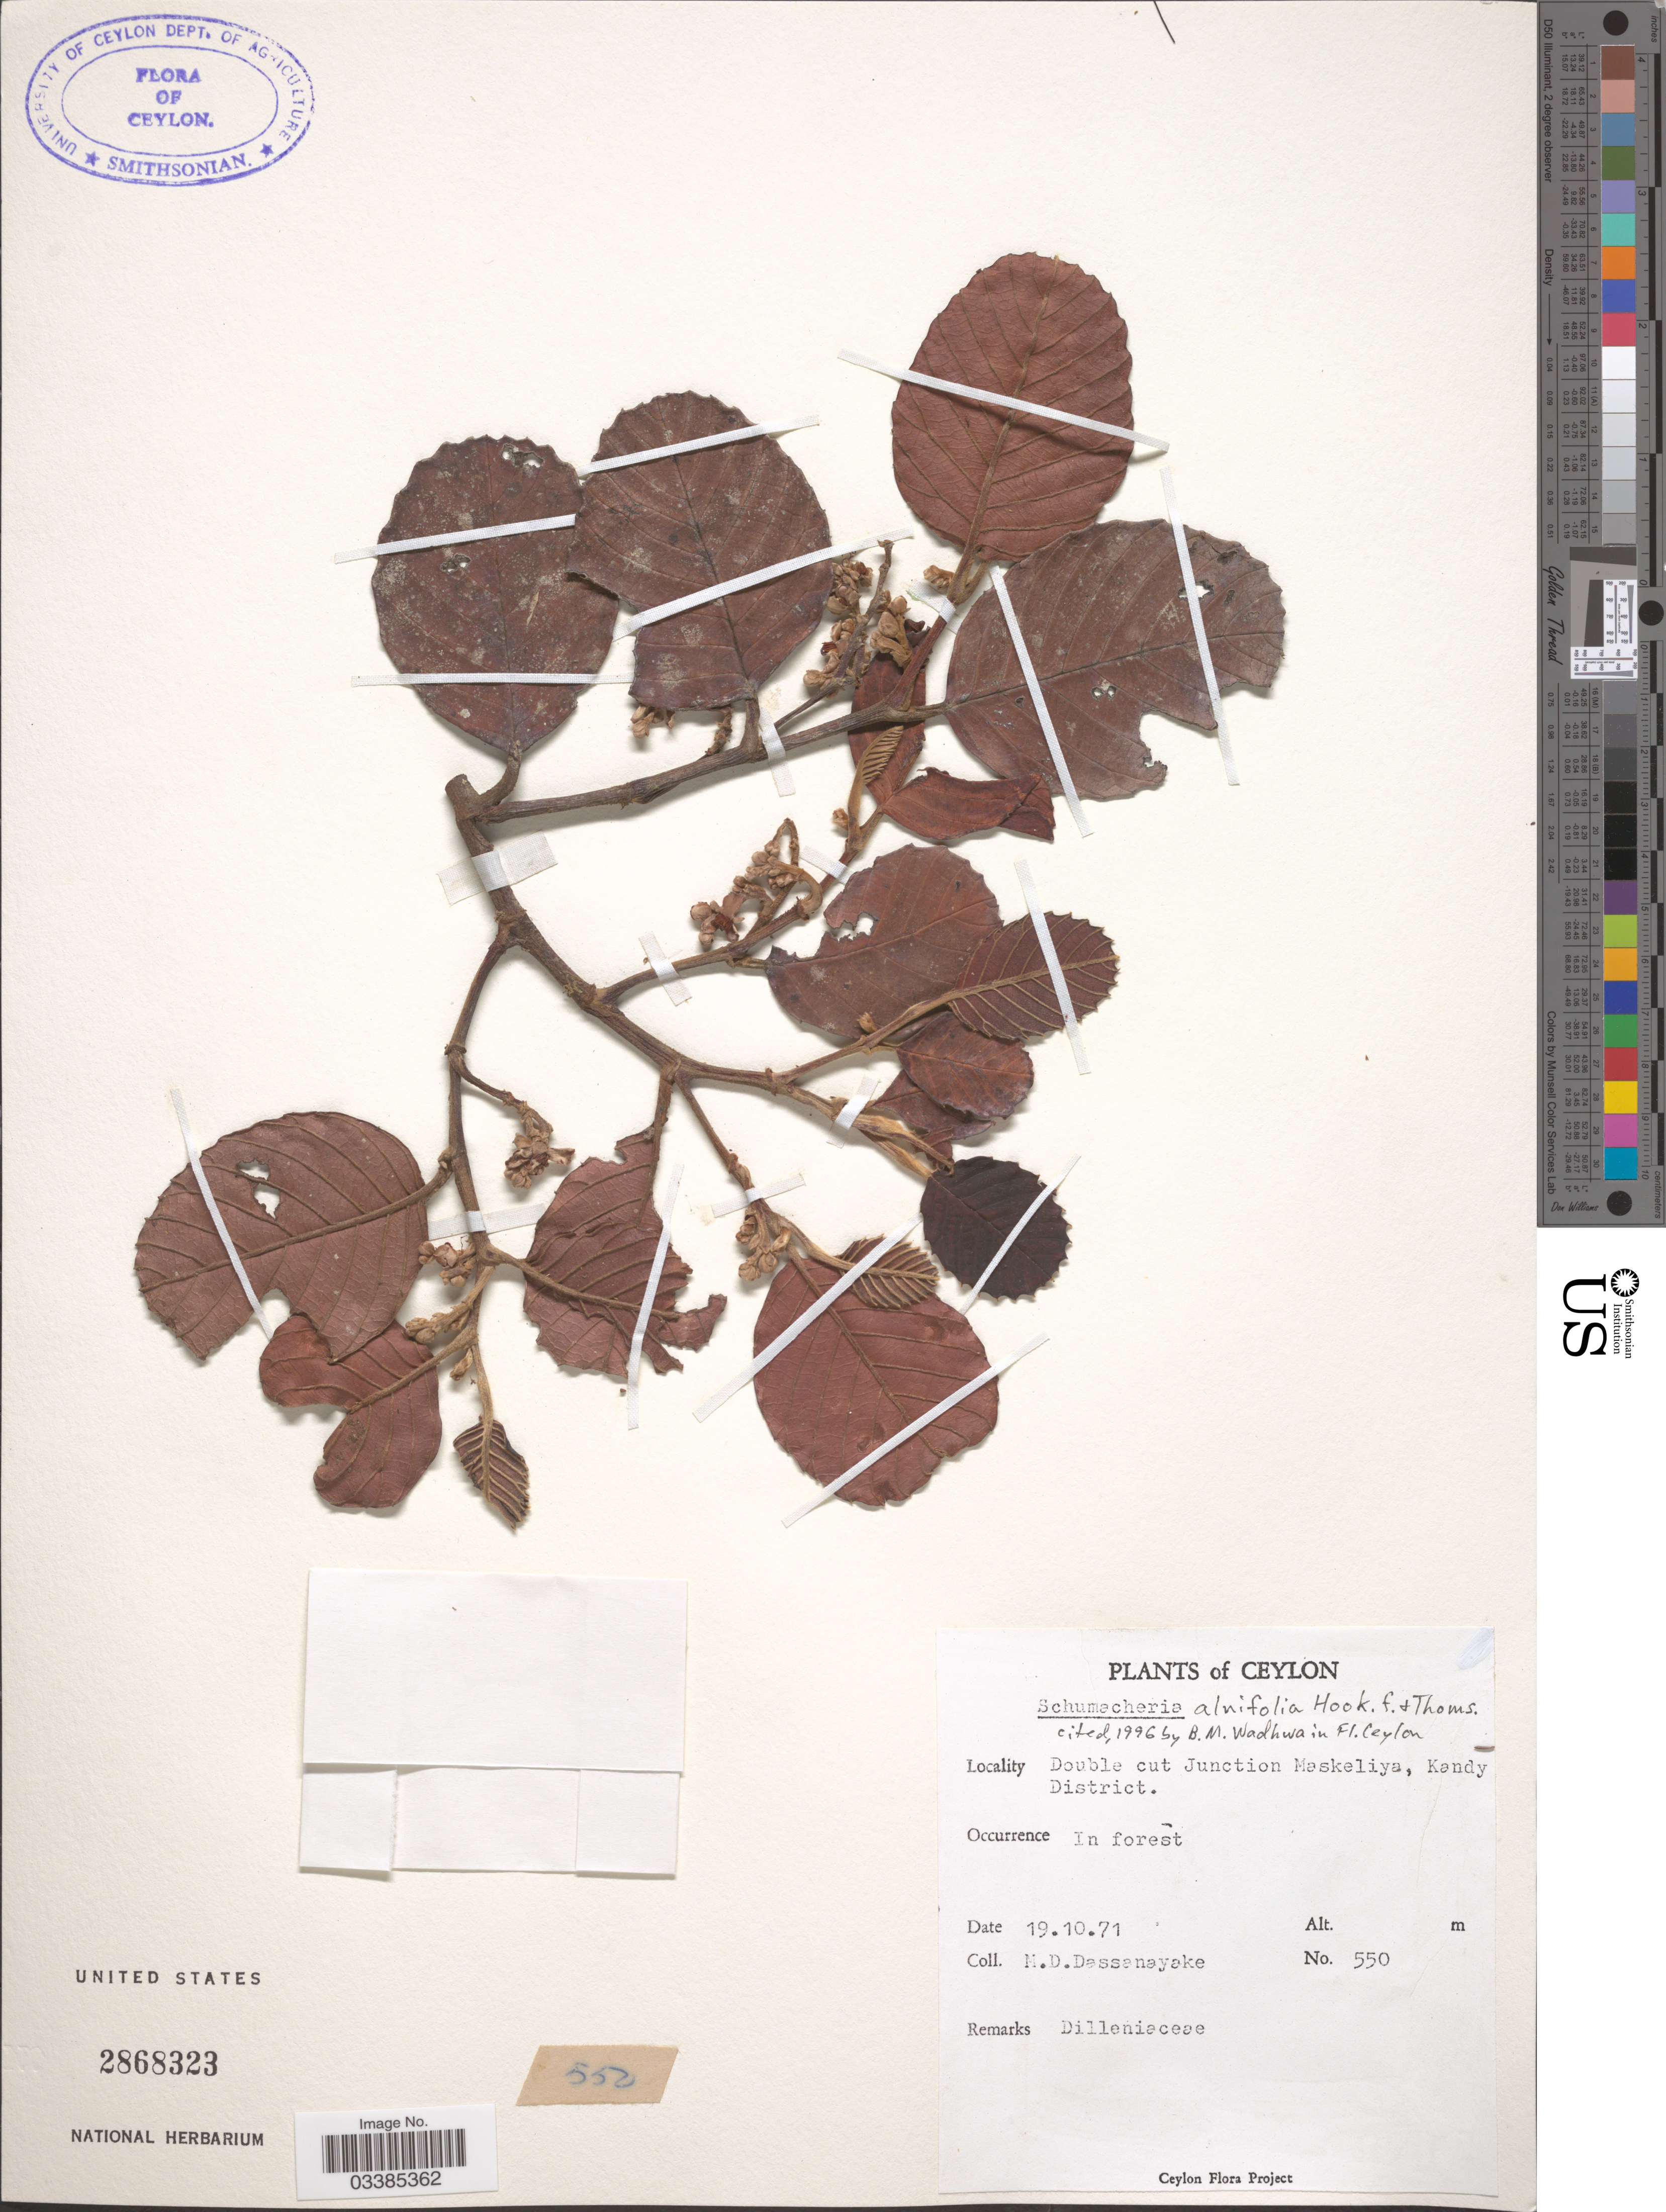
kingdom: Plantae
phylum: Tracheophyta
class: Magnoliopsida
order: Dilleniales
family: Dilleniaceae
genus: Schumacheria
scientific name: Schumacheria alnifolia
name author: Hook. f. & Thomson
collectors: M. D. Dassanayake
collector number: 550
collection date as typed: Transcribed d/m/y: 19/10/71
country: Sri Lanka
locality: Ceylon. Double cut Junction Maskeliya, Kandy District.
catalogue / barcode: US 2868323